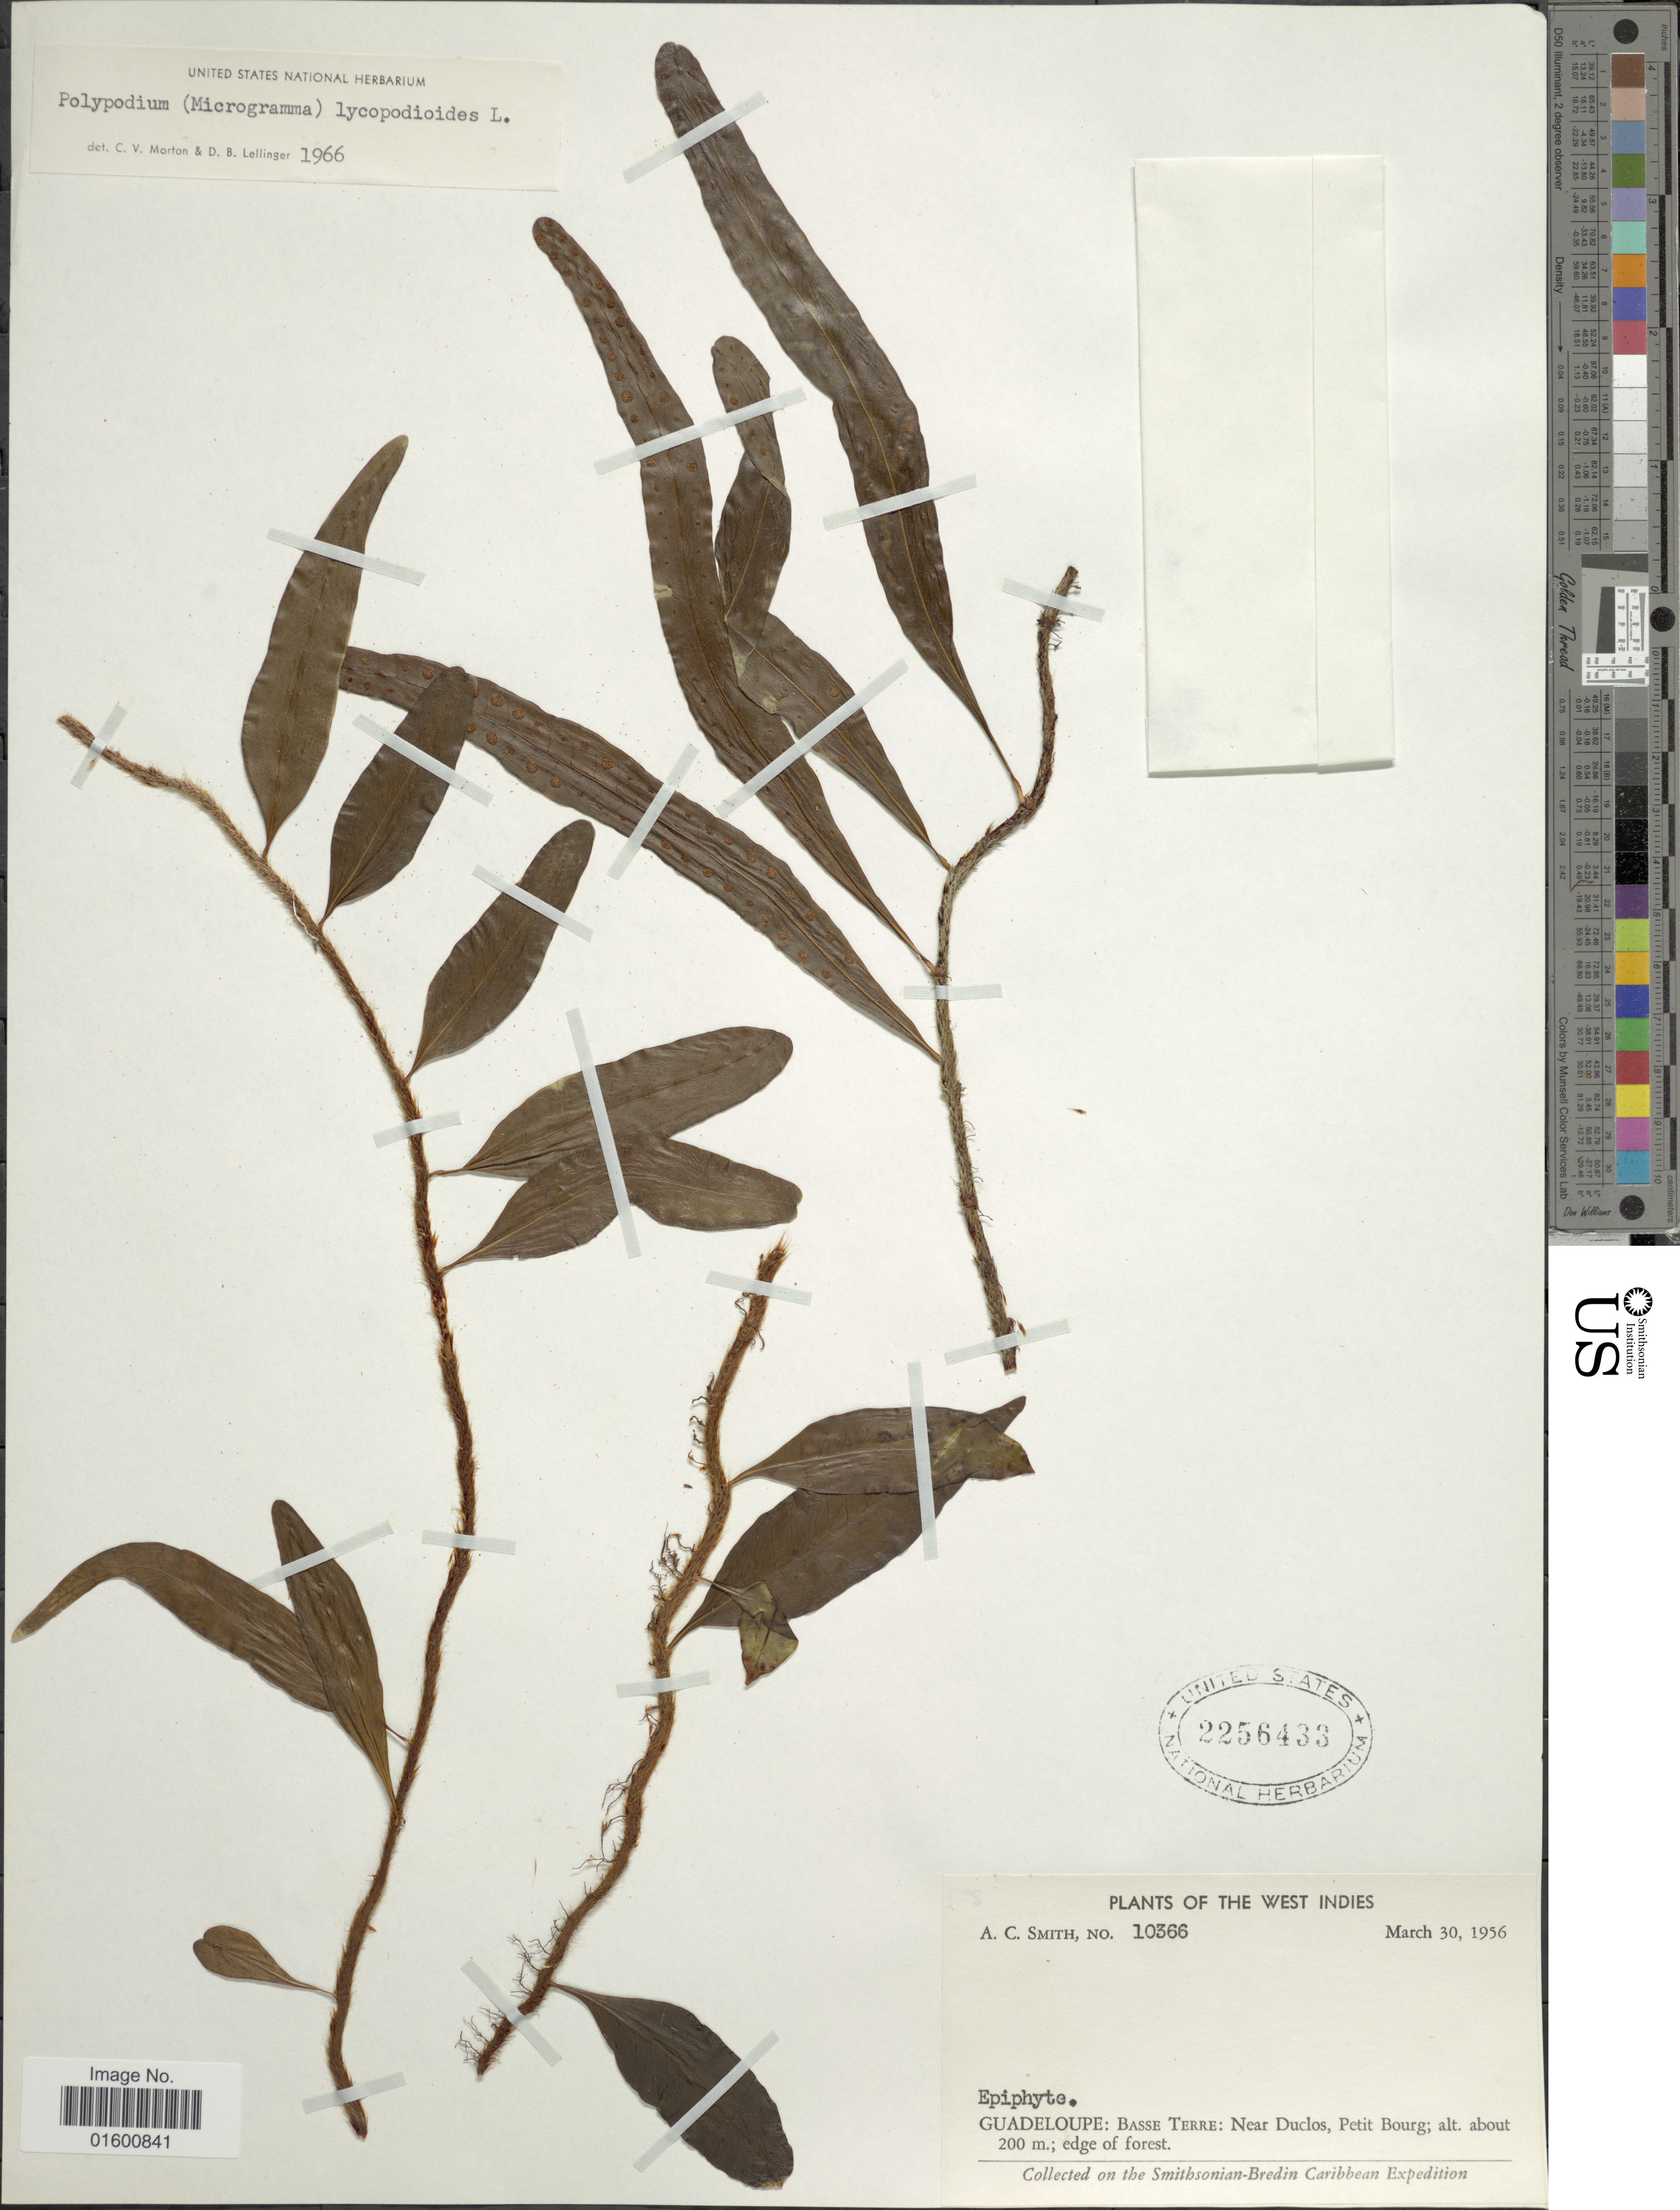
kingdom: Plantae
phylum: Tracheophyta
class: Polypodiopsida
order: Polypodiales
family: Polypodiaceae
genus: Microgramma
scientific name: Microgramma lycopodioides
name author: (L.) Copel.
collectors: A. C. Smith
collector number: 10366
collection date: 1956-03-30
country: Guadeloupe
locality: West Indies, Guadeloupe, Basse Terre, near Duclos, Petit Bourg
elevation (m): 200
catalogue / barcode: US 2256433